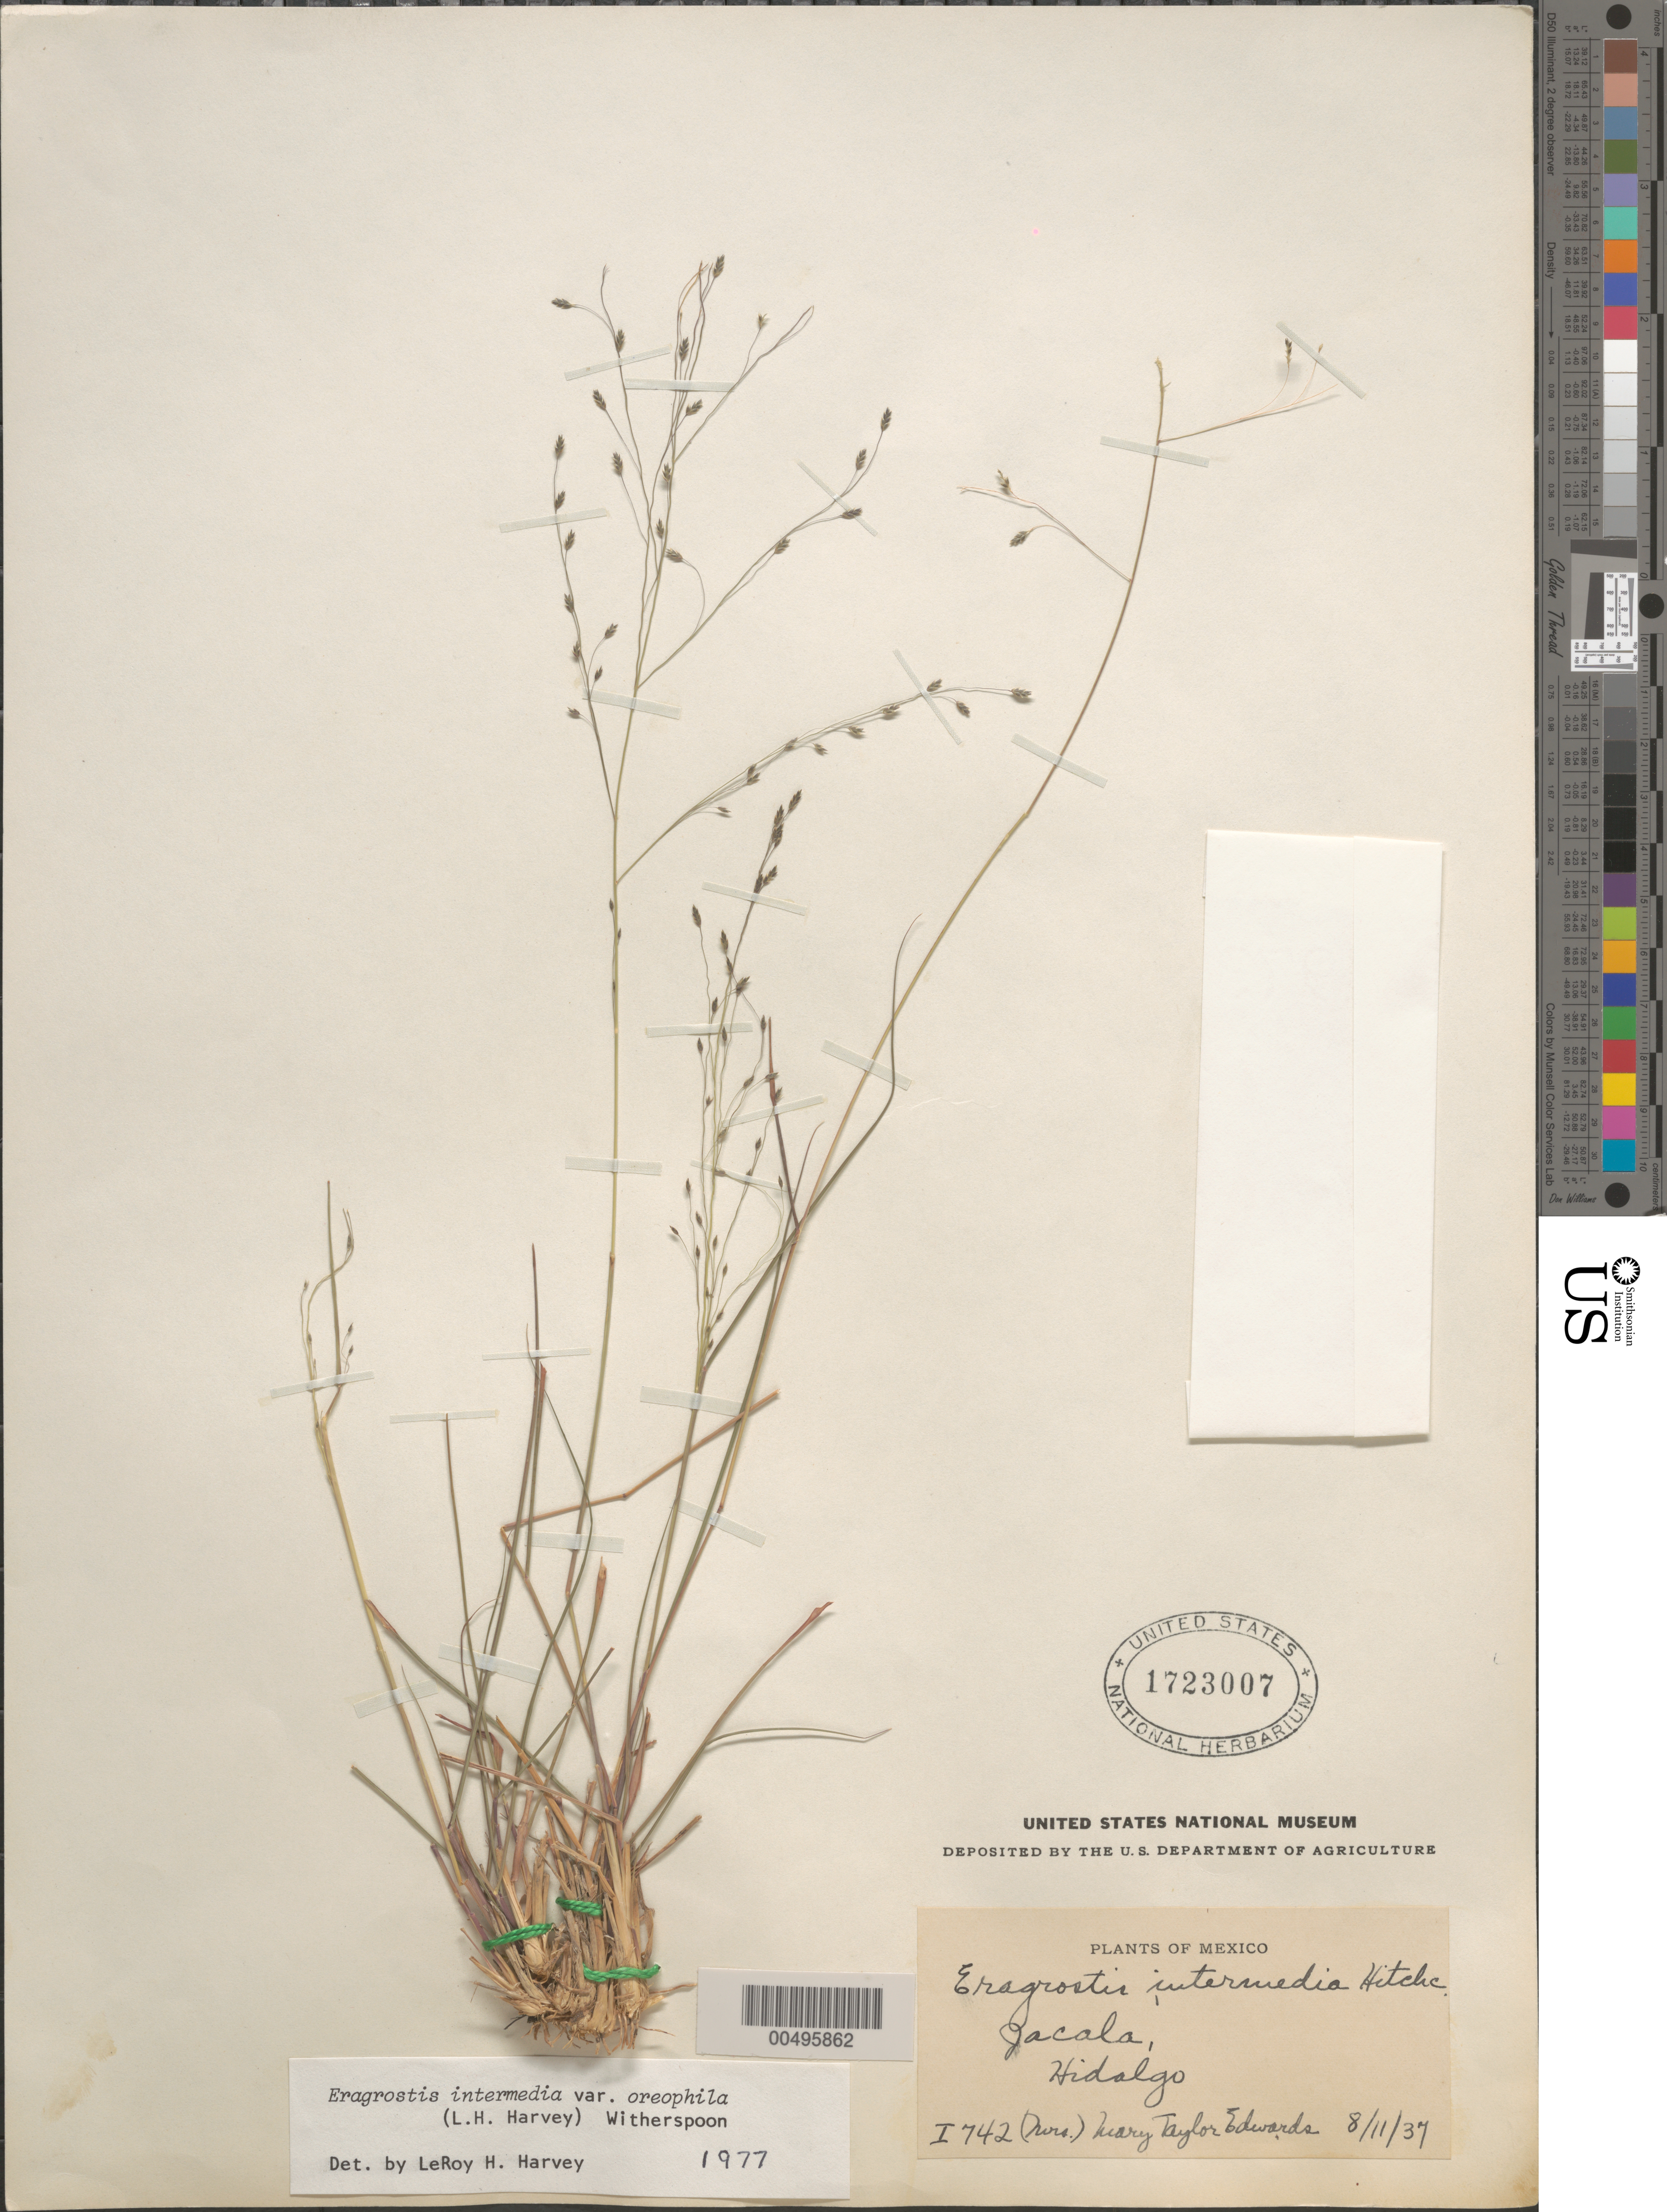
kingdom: Plantae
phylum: Tracheophyta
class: Liliopsida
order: Poales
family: Poaceae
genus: Eragrostis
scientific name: Eragrostis intermedia var. oreophila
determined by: Harvey, L. H.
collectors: M. Edwards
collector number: I742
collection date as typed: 11 Aug 1937 or 8 Nov 1937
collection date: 1937-08-11 or 1937-11-08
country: Mexico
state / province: Hidalgo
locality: Jacala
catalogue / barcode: US 1723007